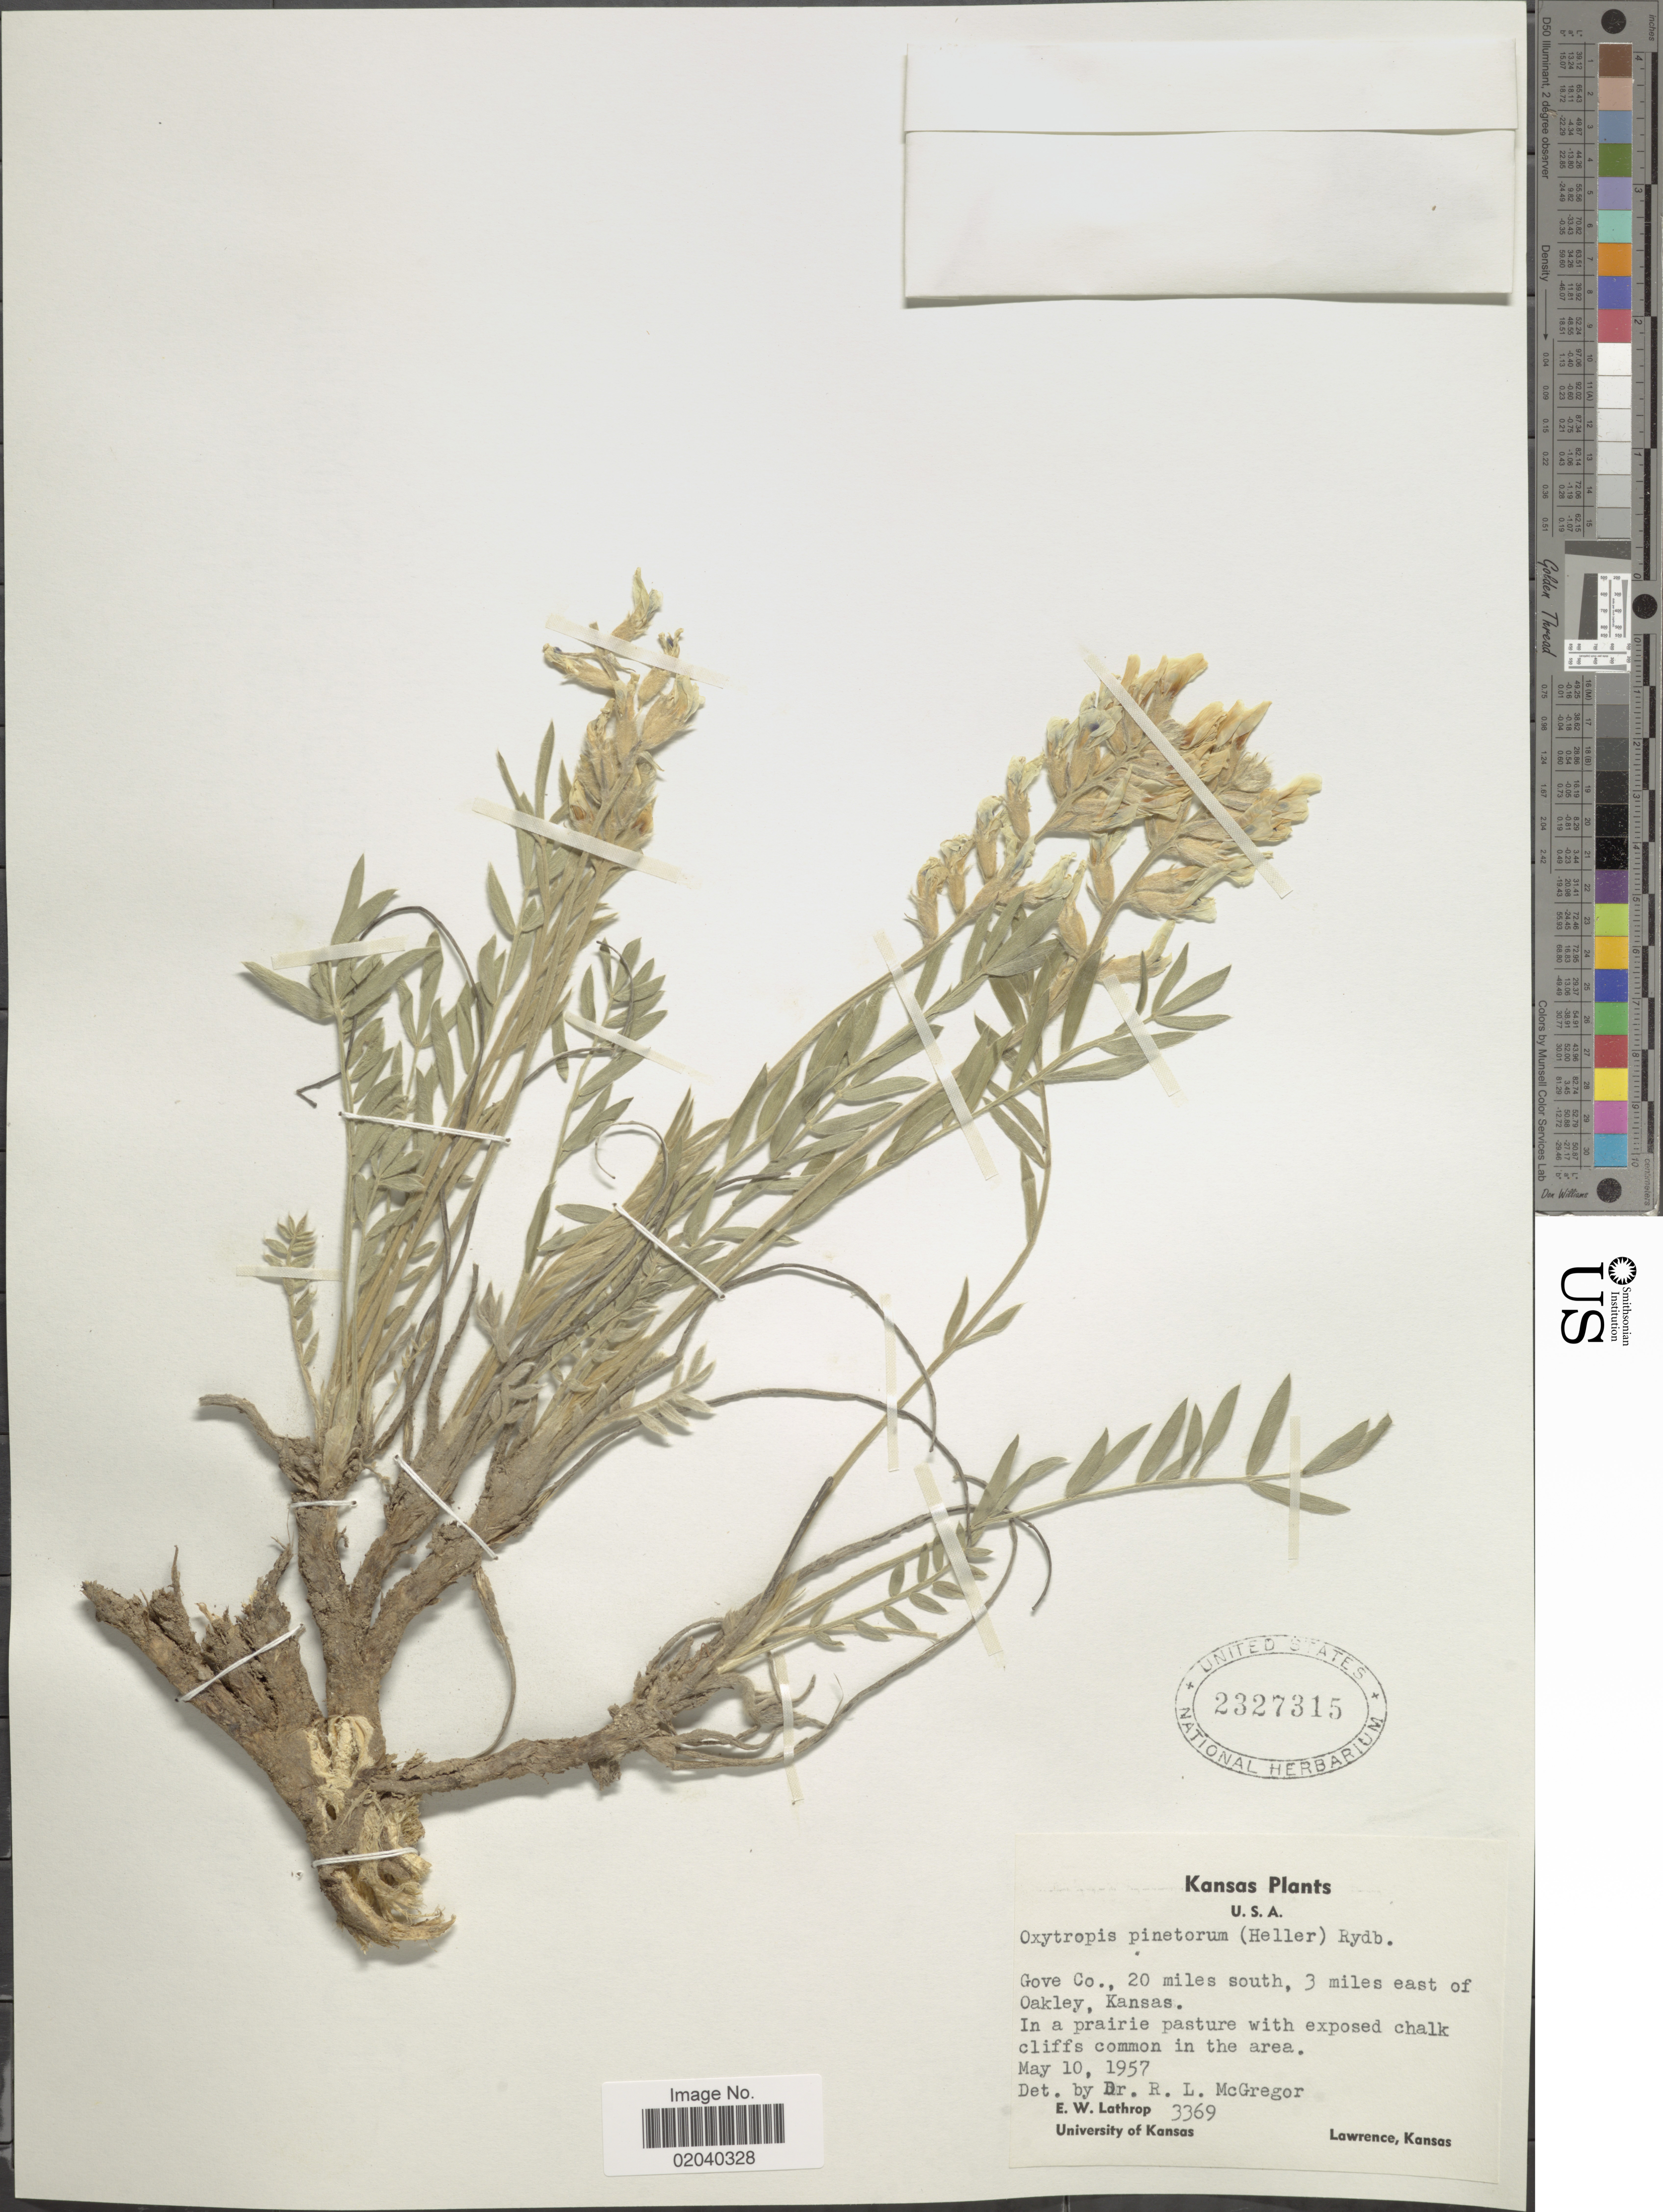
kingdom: Plantae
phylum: Tracheophyta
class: Magnoliopsida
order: Fabales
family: Fabaceae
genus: Oxytropis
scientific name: Oxytropis sericea var. sericea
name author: Nutt.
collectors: E. W. Lathrop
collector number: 3369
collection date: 1957-05-10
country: United States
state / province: Kansas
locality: Gove Co., 20 miles south, 3 miles east of Oakley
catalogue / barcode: US 2327315